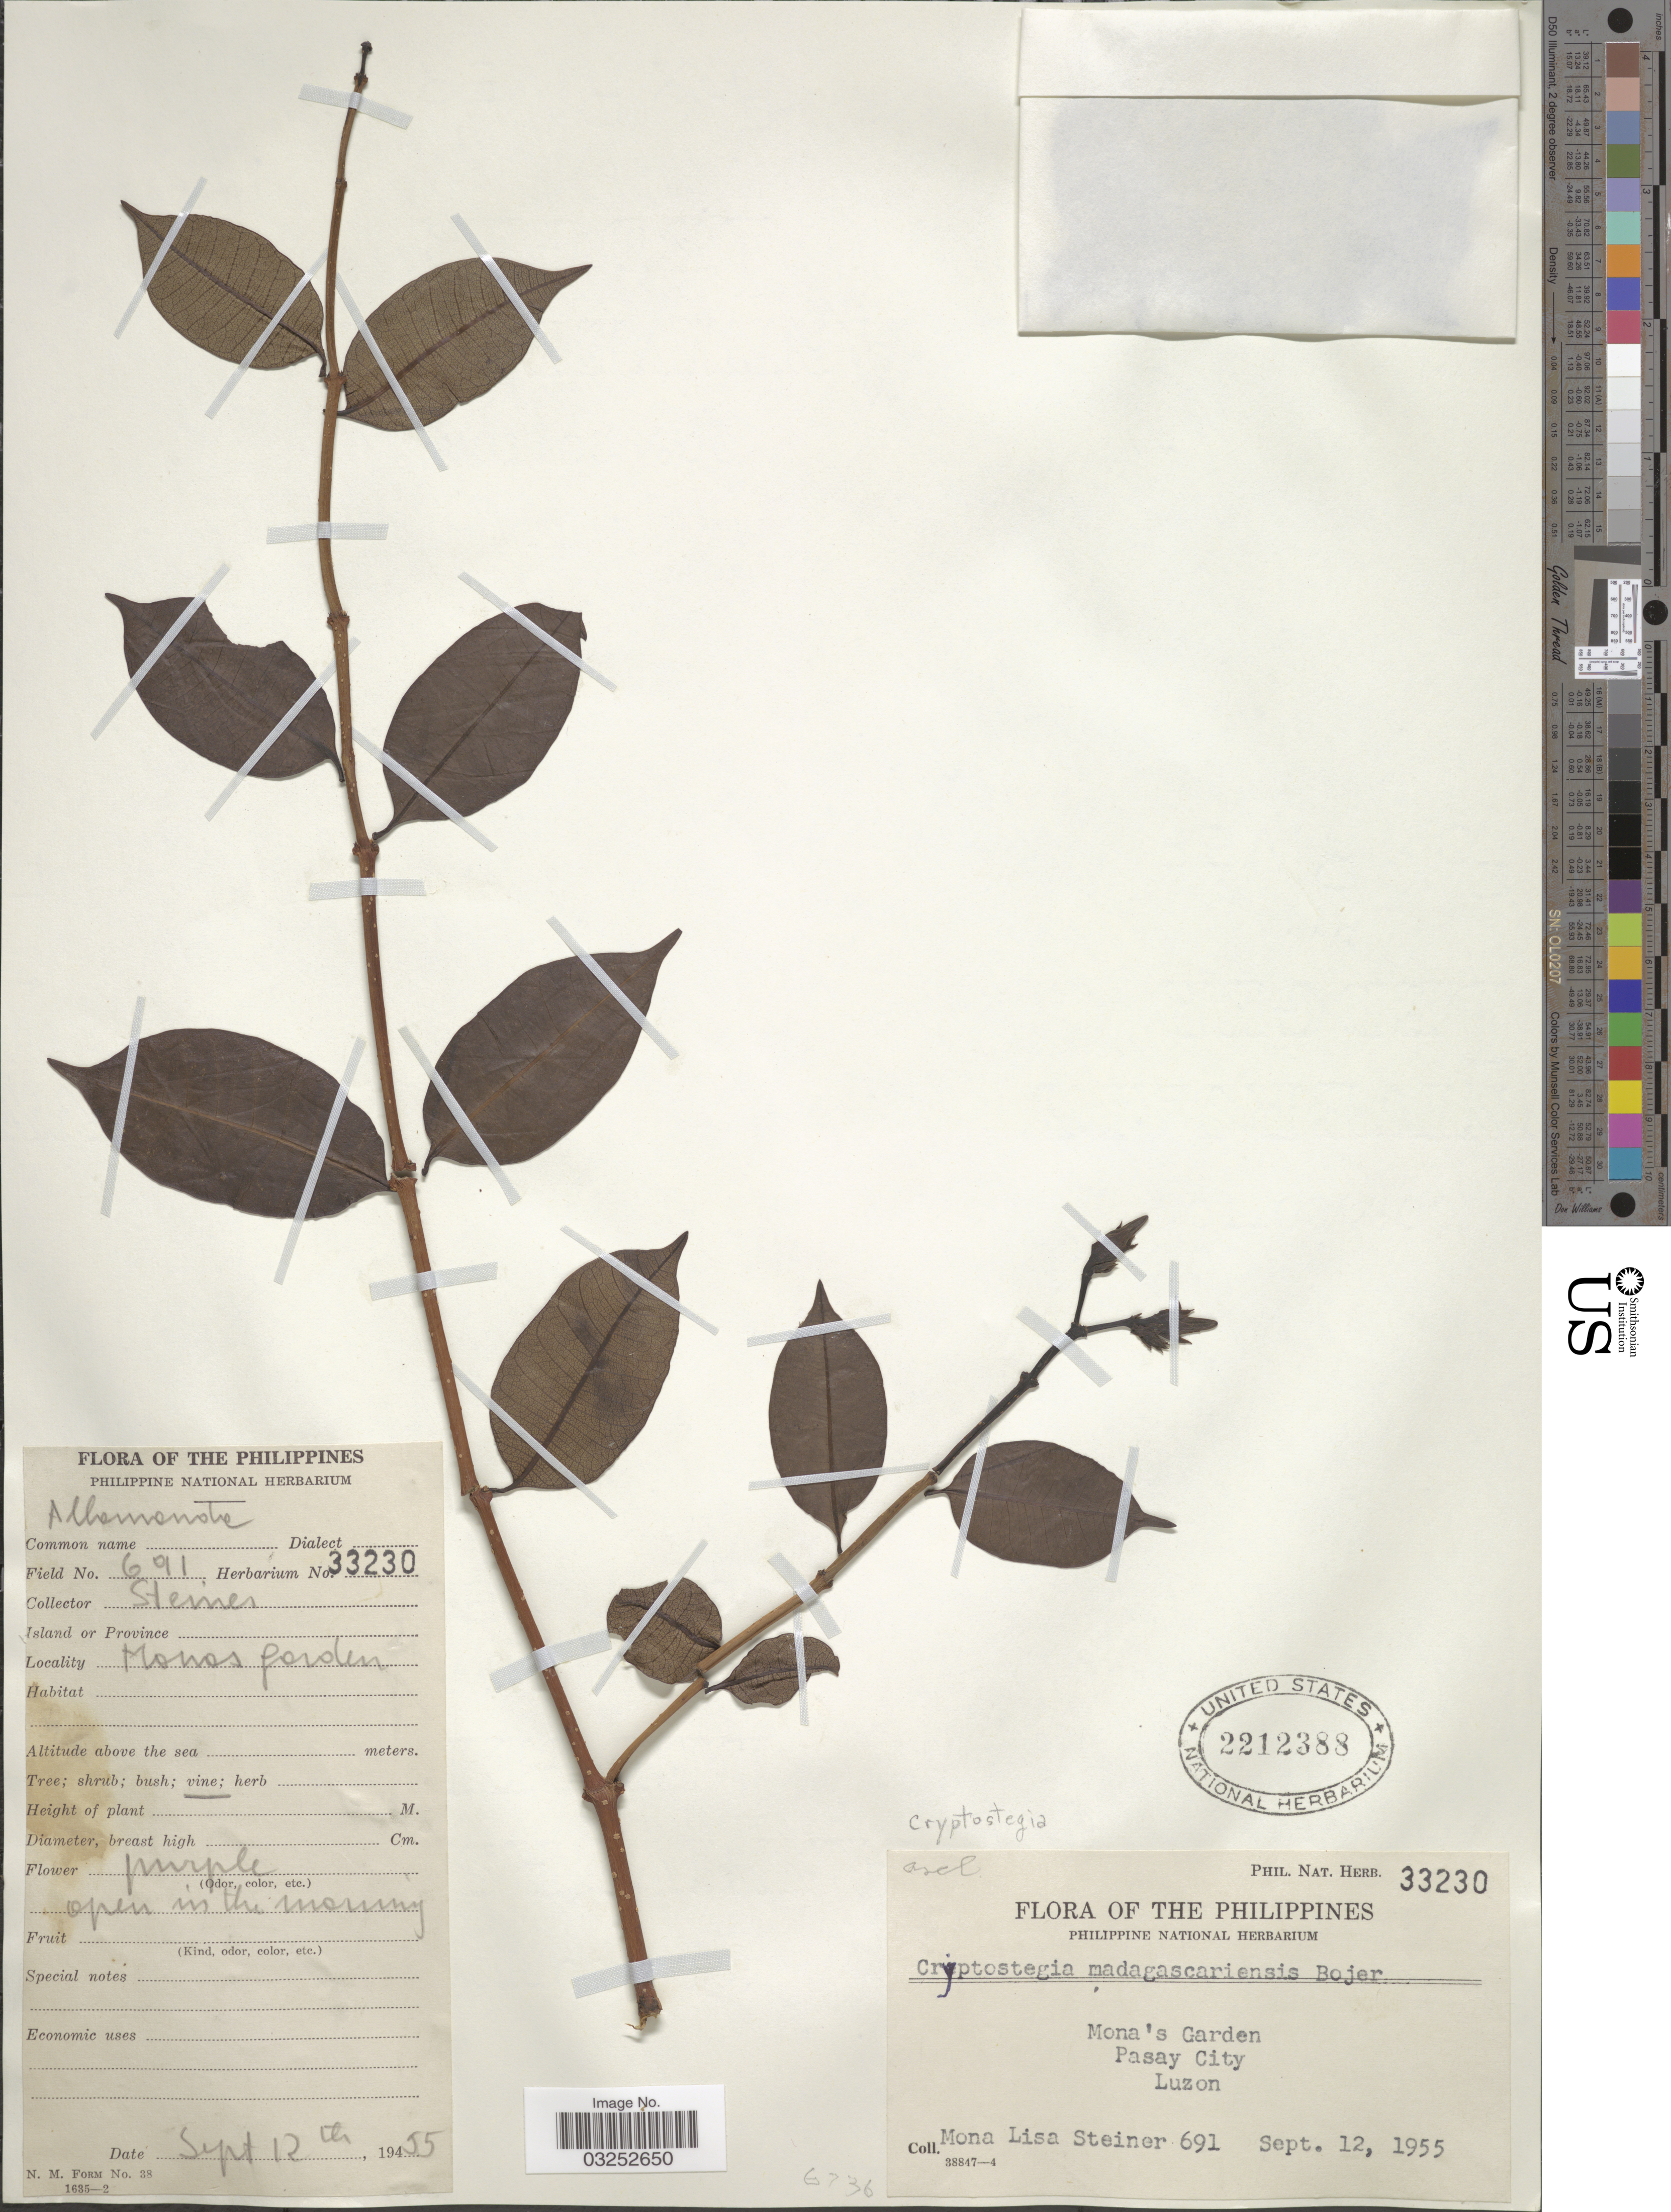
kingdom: Plantae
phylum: Tracheophyta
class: Magnoliopsida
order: Gentianales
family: Apocynaceae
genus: Cryptostegia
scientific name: Cryptostegia madagascariensis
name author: Bojer ex Decne.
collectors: M. Steiner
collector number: Phil. Nat. Herb. 33230/691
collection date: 1955-09-12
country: Philippines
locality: Mona's Garden, Pasay City, Luzon.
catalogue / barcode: US 2212388